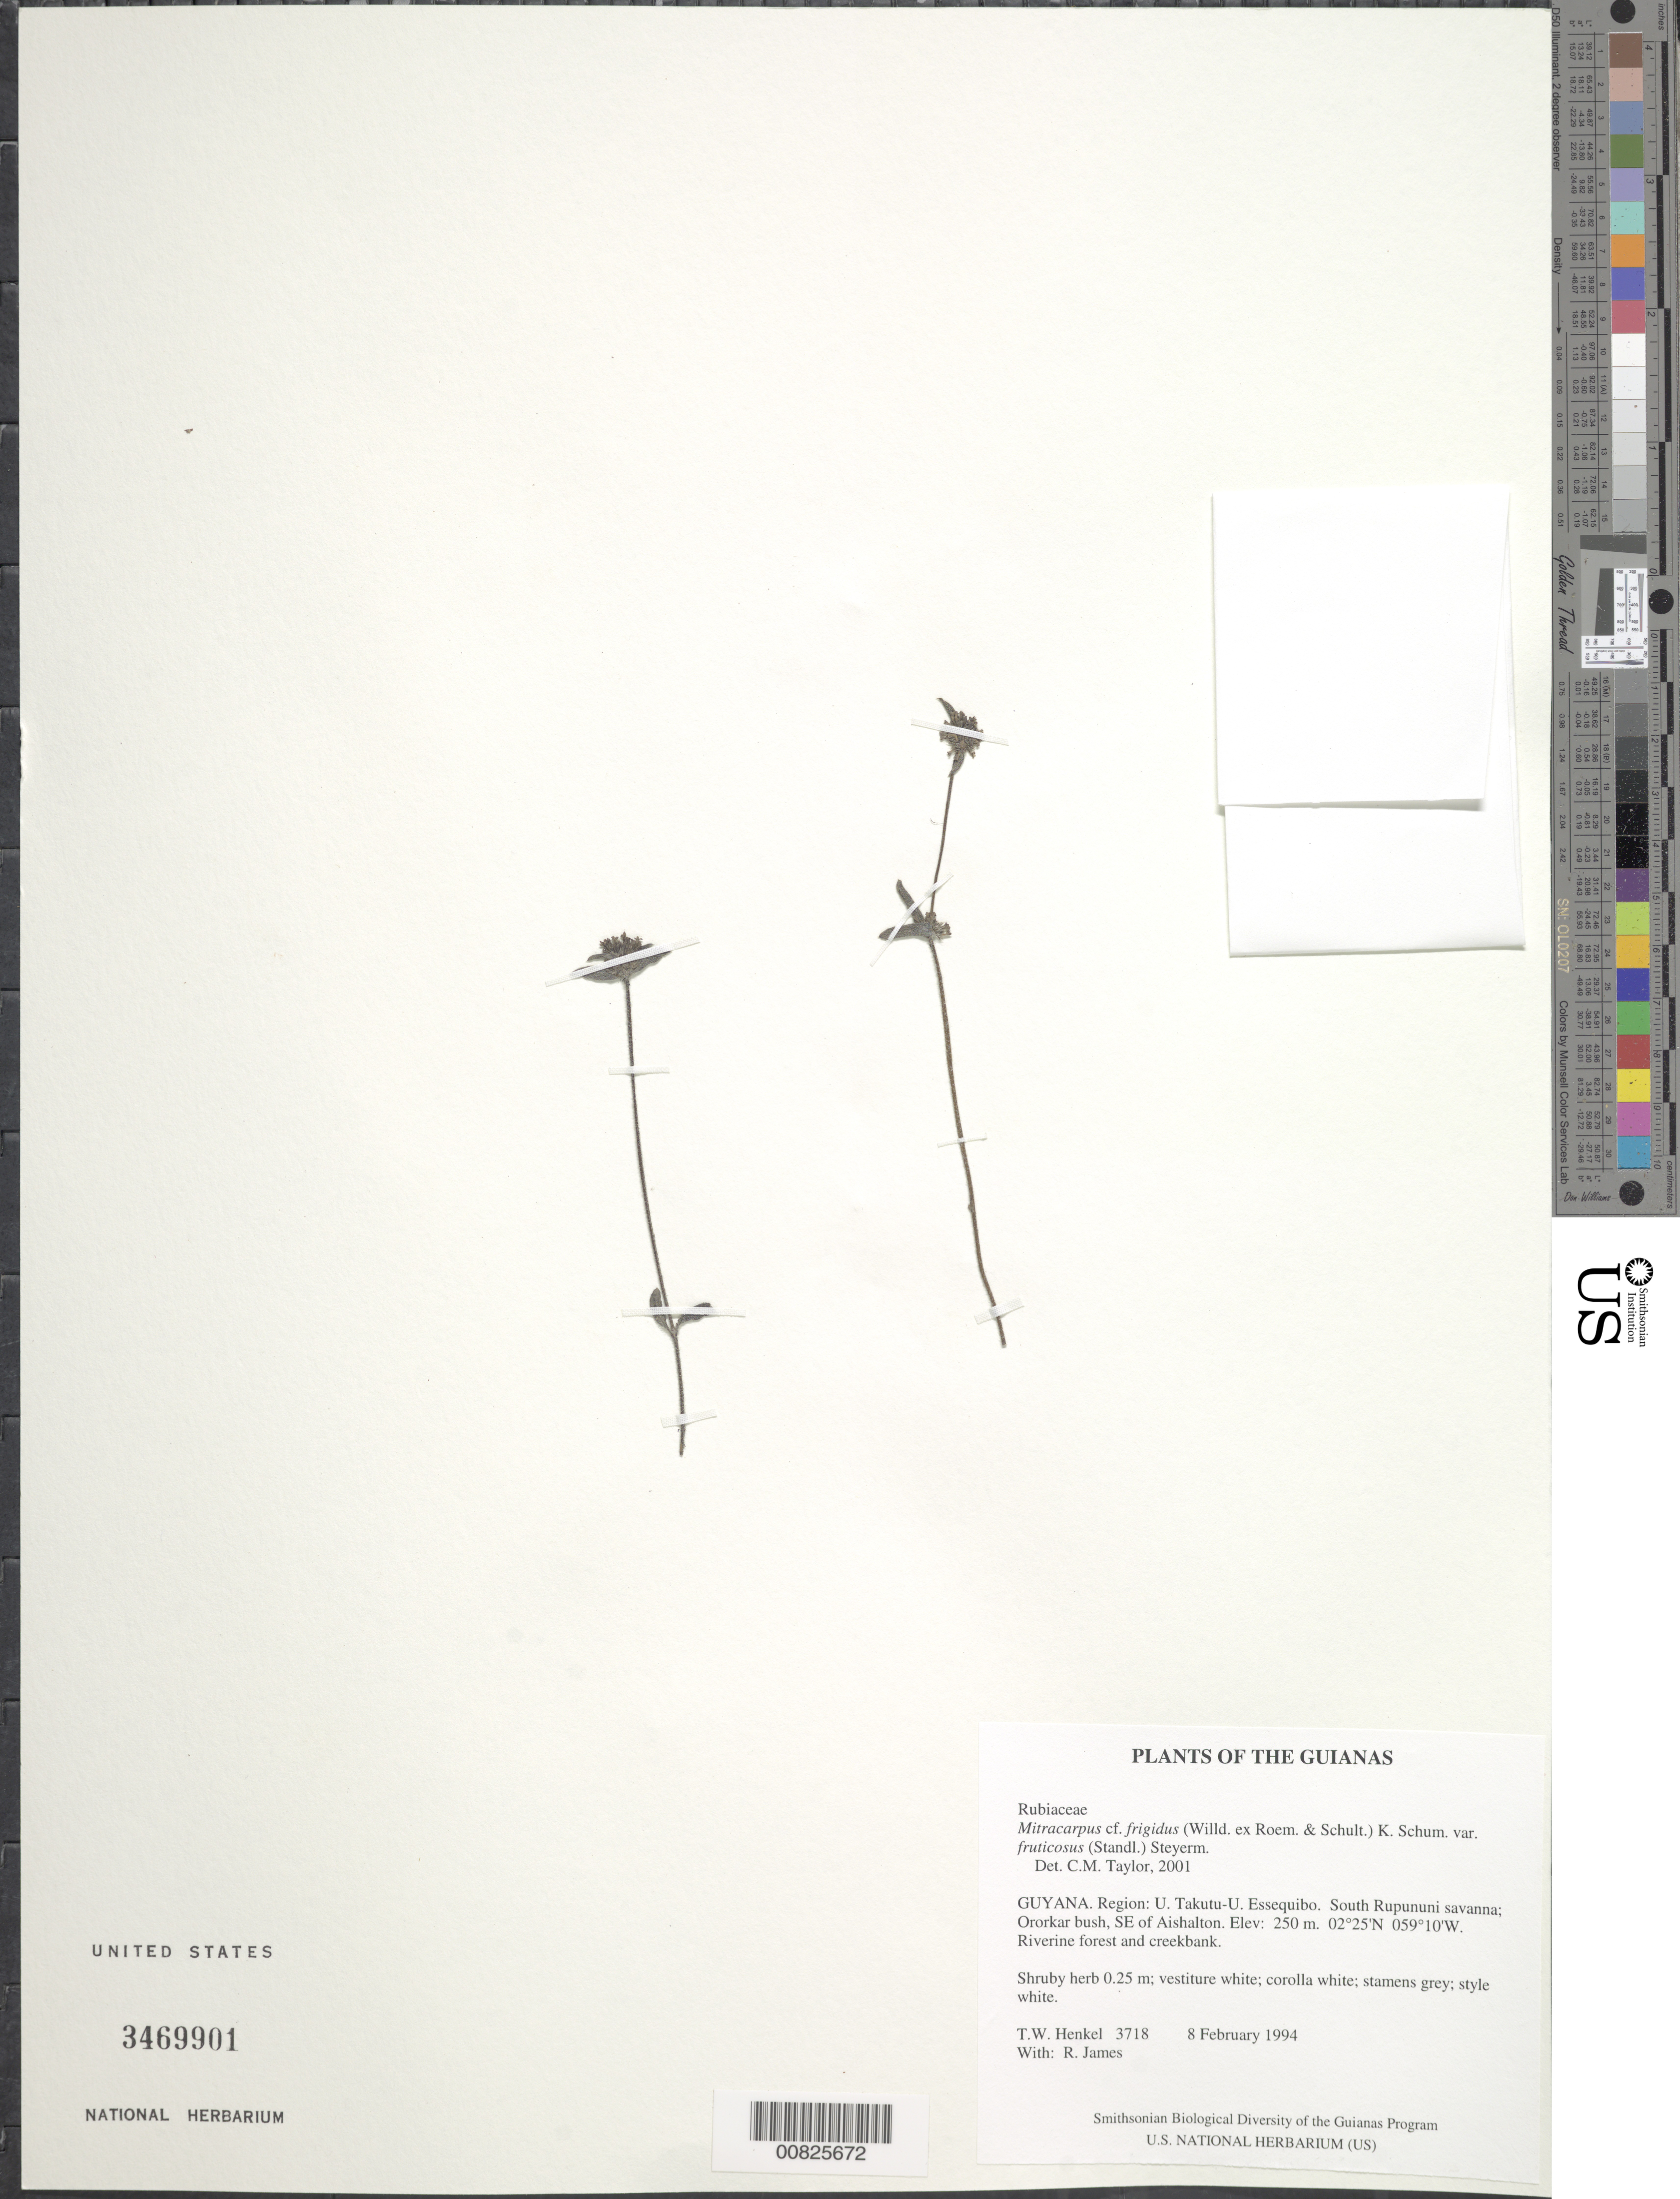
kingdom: Plantae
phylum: Tracheophyta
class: Magnoliopsida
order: Gentianales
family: Rubiaceae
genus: Mitracarpus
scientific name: Mitracarpus frigidus var. fruticosus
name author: (Standl.) Steyerm.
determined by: Taylor, Charlotte M.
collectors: T. Henkel & R. James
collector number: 3718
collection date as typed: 8 February 1994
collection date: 1994-02-08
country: Guyana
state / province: U. Takutu-U. Essequibo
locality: South Rupununi savanna; Ororkar bush, SE of Aishalton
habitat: Riverine forest and creekbank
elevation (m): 250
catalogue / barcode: US 3469901